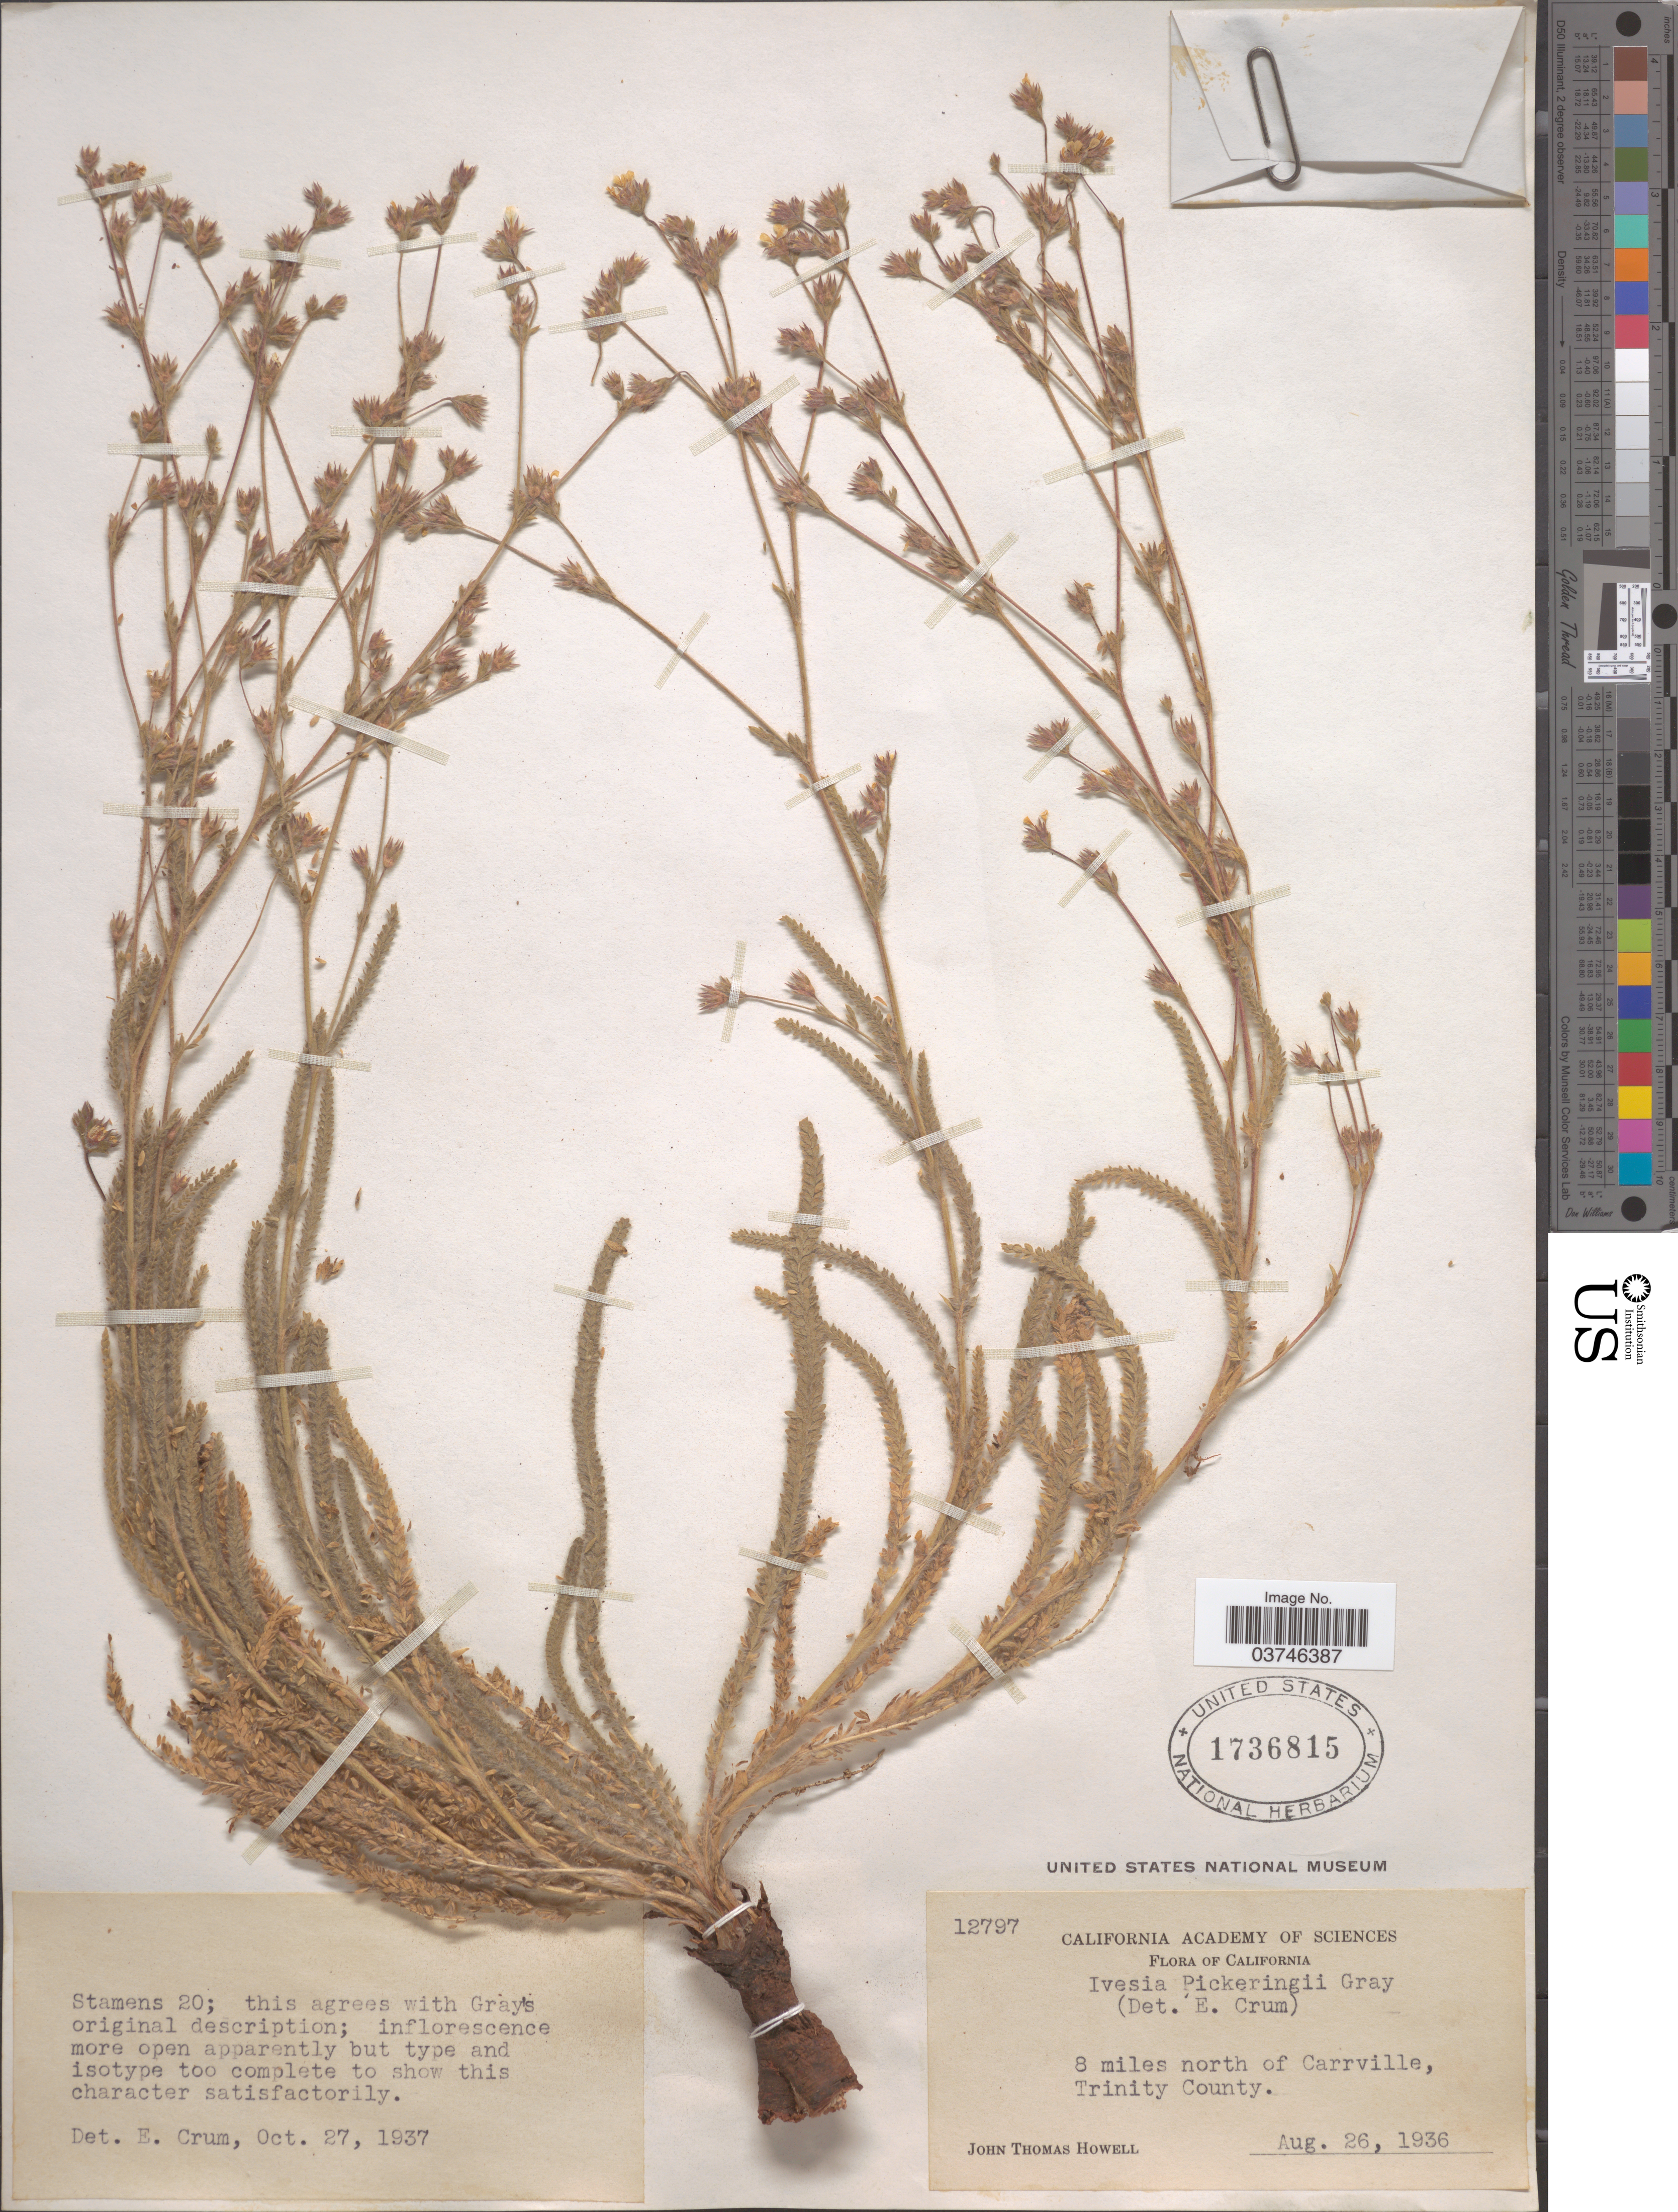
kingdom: Plantae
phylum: Tracheophyta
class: Magnoliopsida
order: Rosales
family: Rosaceae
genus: Potentilla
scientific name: Potentilla pickeringii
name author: (Torr. ex A. Gray) Greene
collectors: J. T. Howell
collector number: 12797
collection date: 1936-08-26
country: United States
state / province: California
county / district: Trinity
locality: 8 miles north of Carrville, Trinity County.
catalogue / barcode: US 1736815